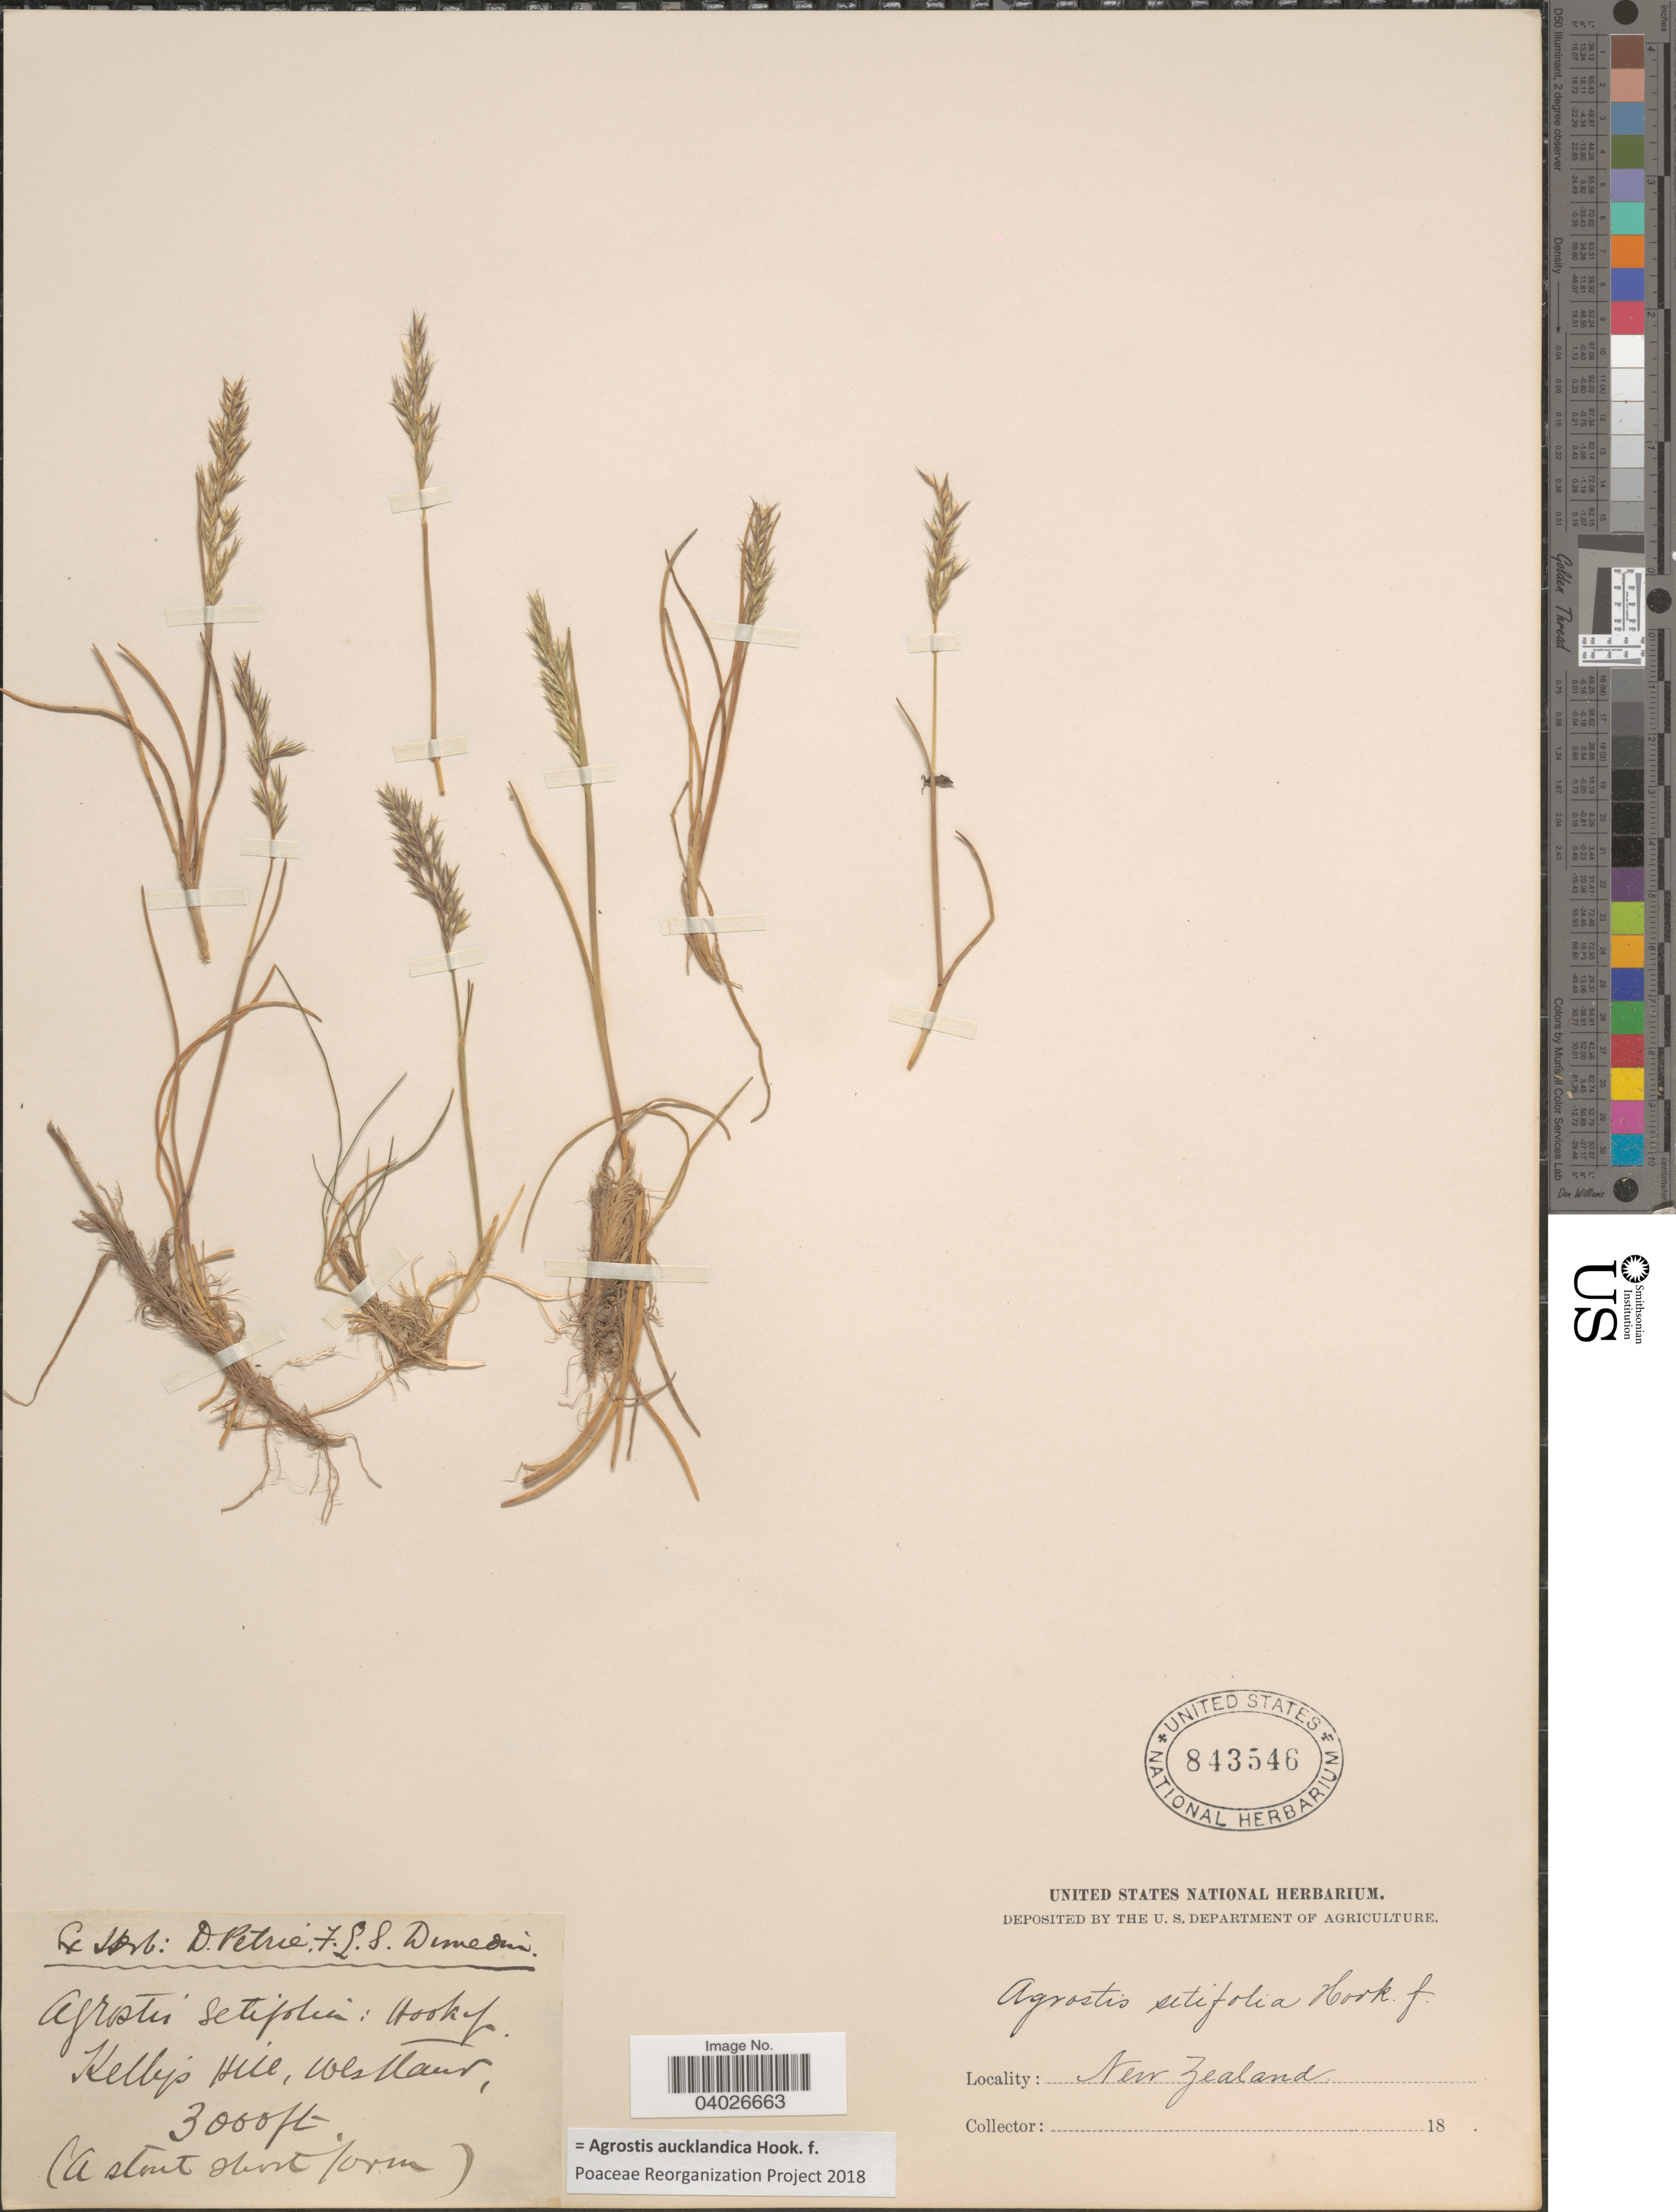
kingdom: Plantae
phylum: Tracheophyta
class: Liliopsida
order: Poales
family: Poaceae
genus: Agrostis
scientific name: Agrostis aucklandica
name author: Hook. f.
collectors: Ex Herb D. Petrie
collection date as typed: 18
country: New Zealand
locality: Kelly's Hill, Westland.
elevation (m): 914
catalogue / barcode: US 843546